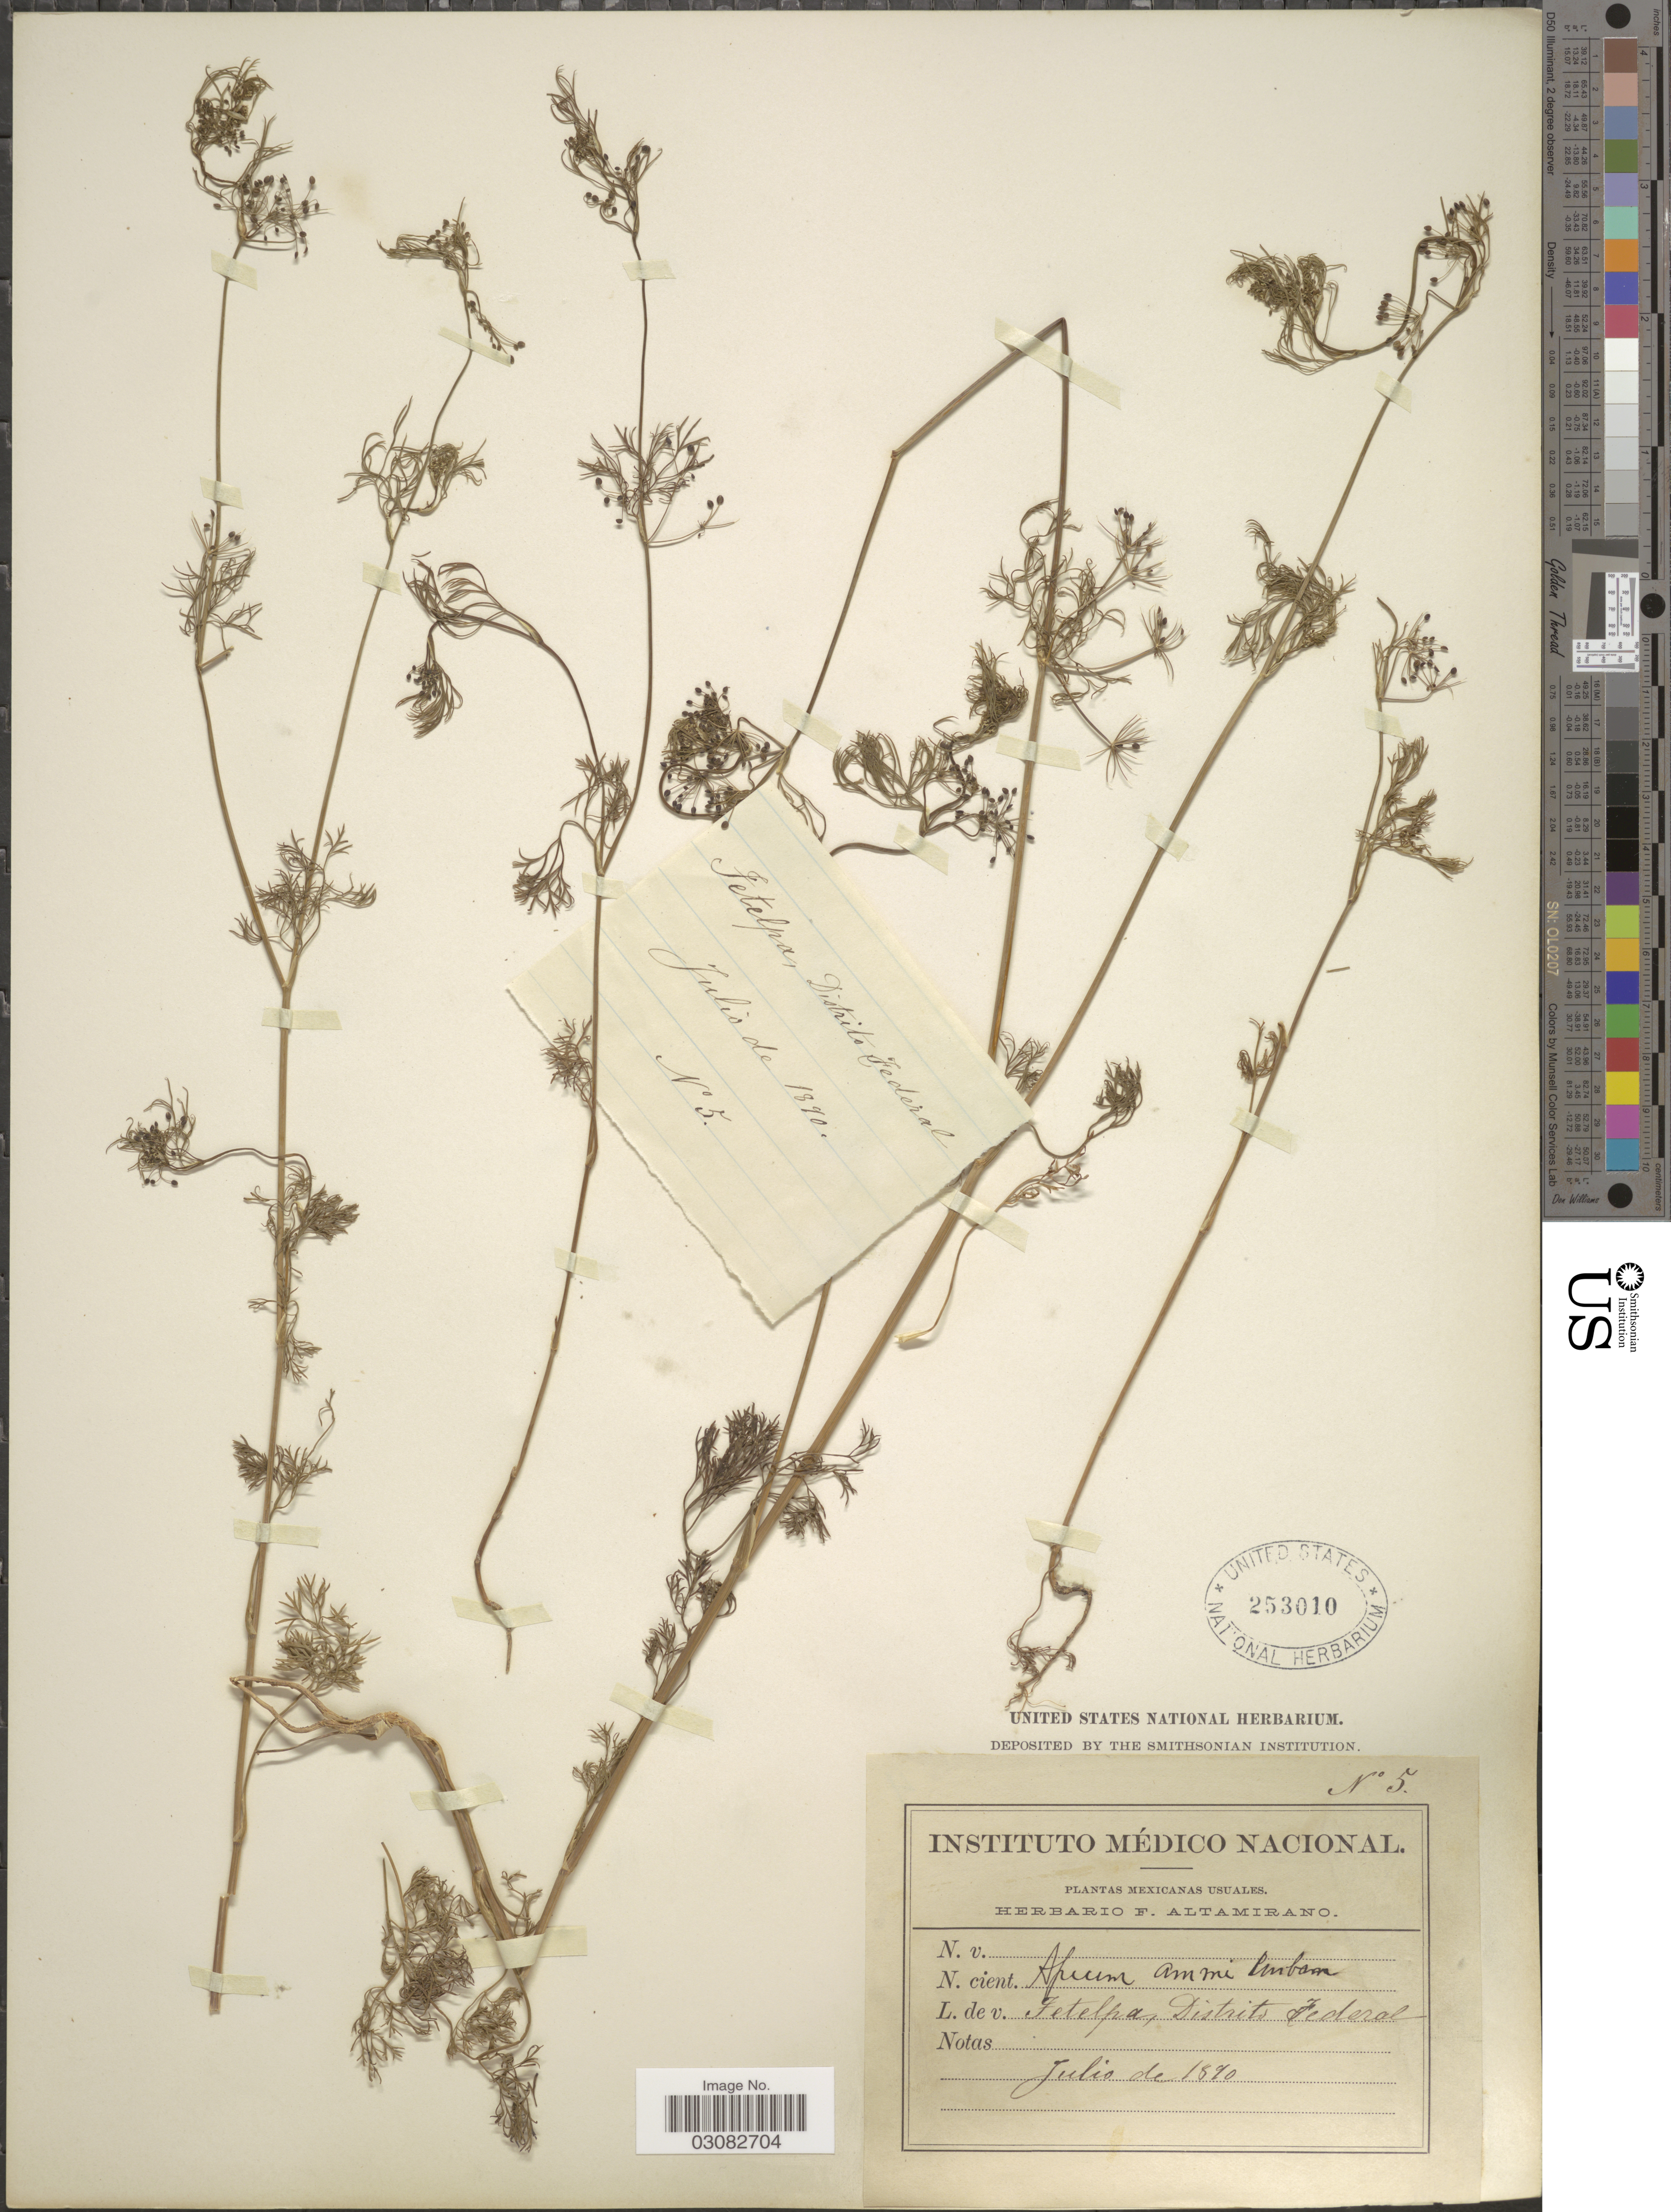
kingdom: Plantae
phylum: Tracheophyta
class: Magnoliopsida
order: Apiales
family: Apiaceae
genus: Apium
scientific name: Apium ammi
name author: (Jacq.) Urb.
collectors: Ex herb. F. Altamirano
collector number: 5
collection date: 1890-07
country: Mexico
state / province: Distrito Federal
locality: Fetelpa, Distrito Federal.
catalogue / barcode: US 253010